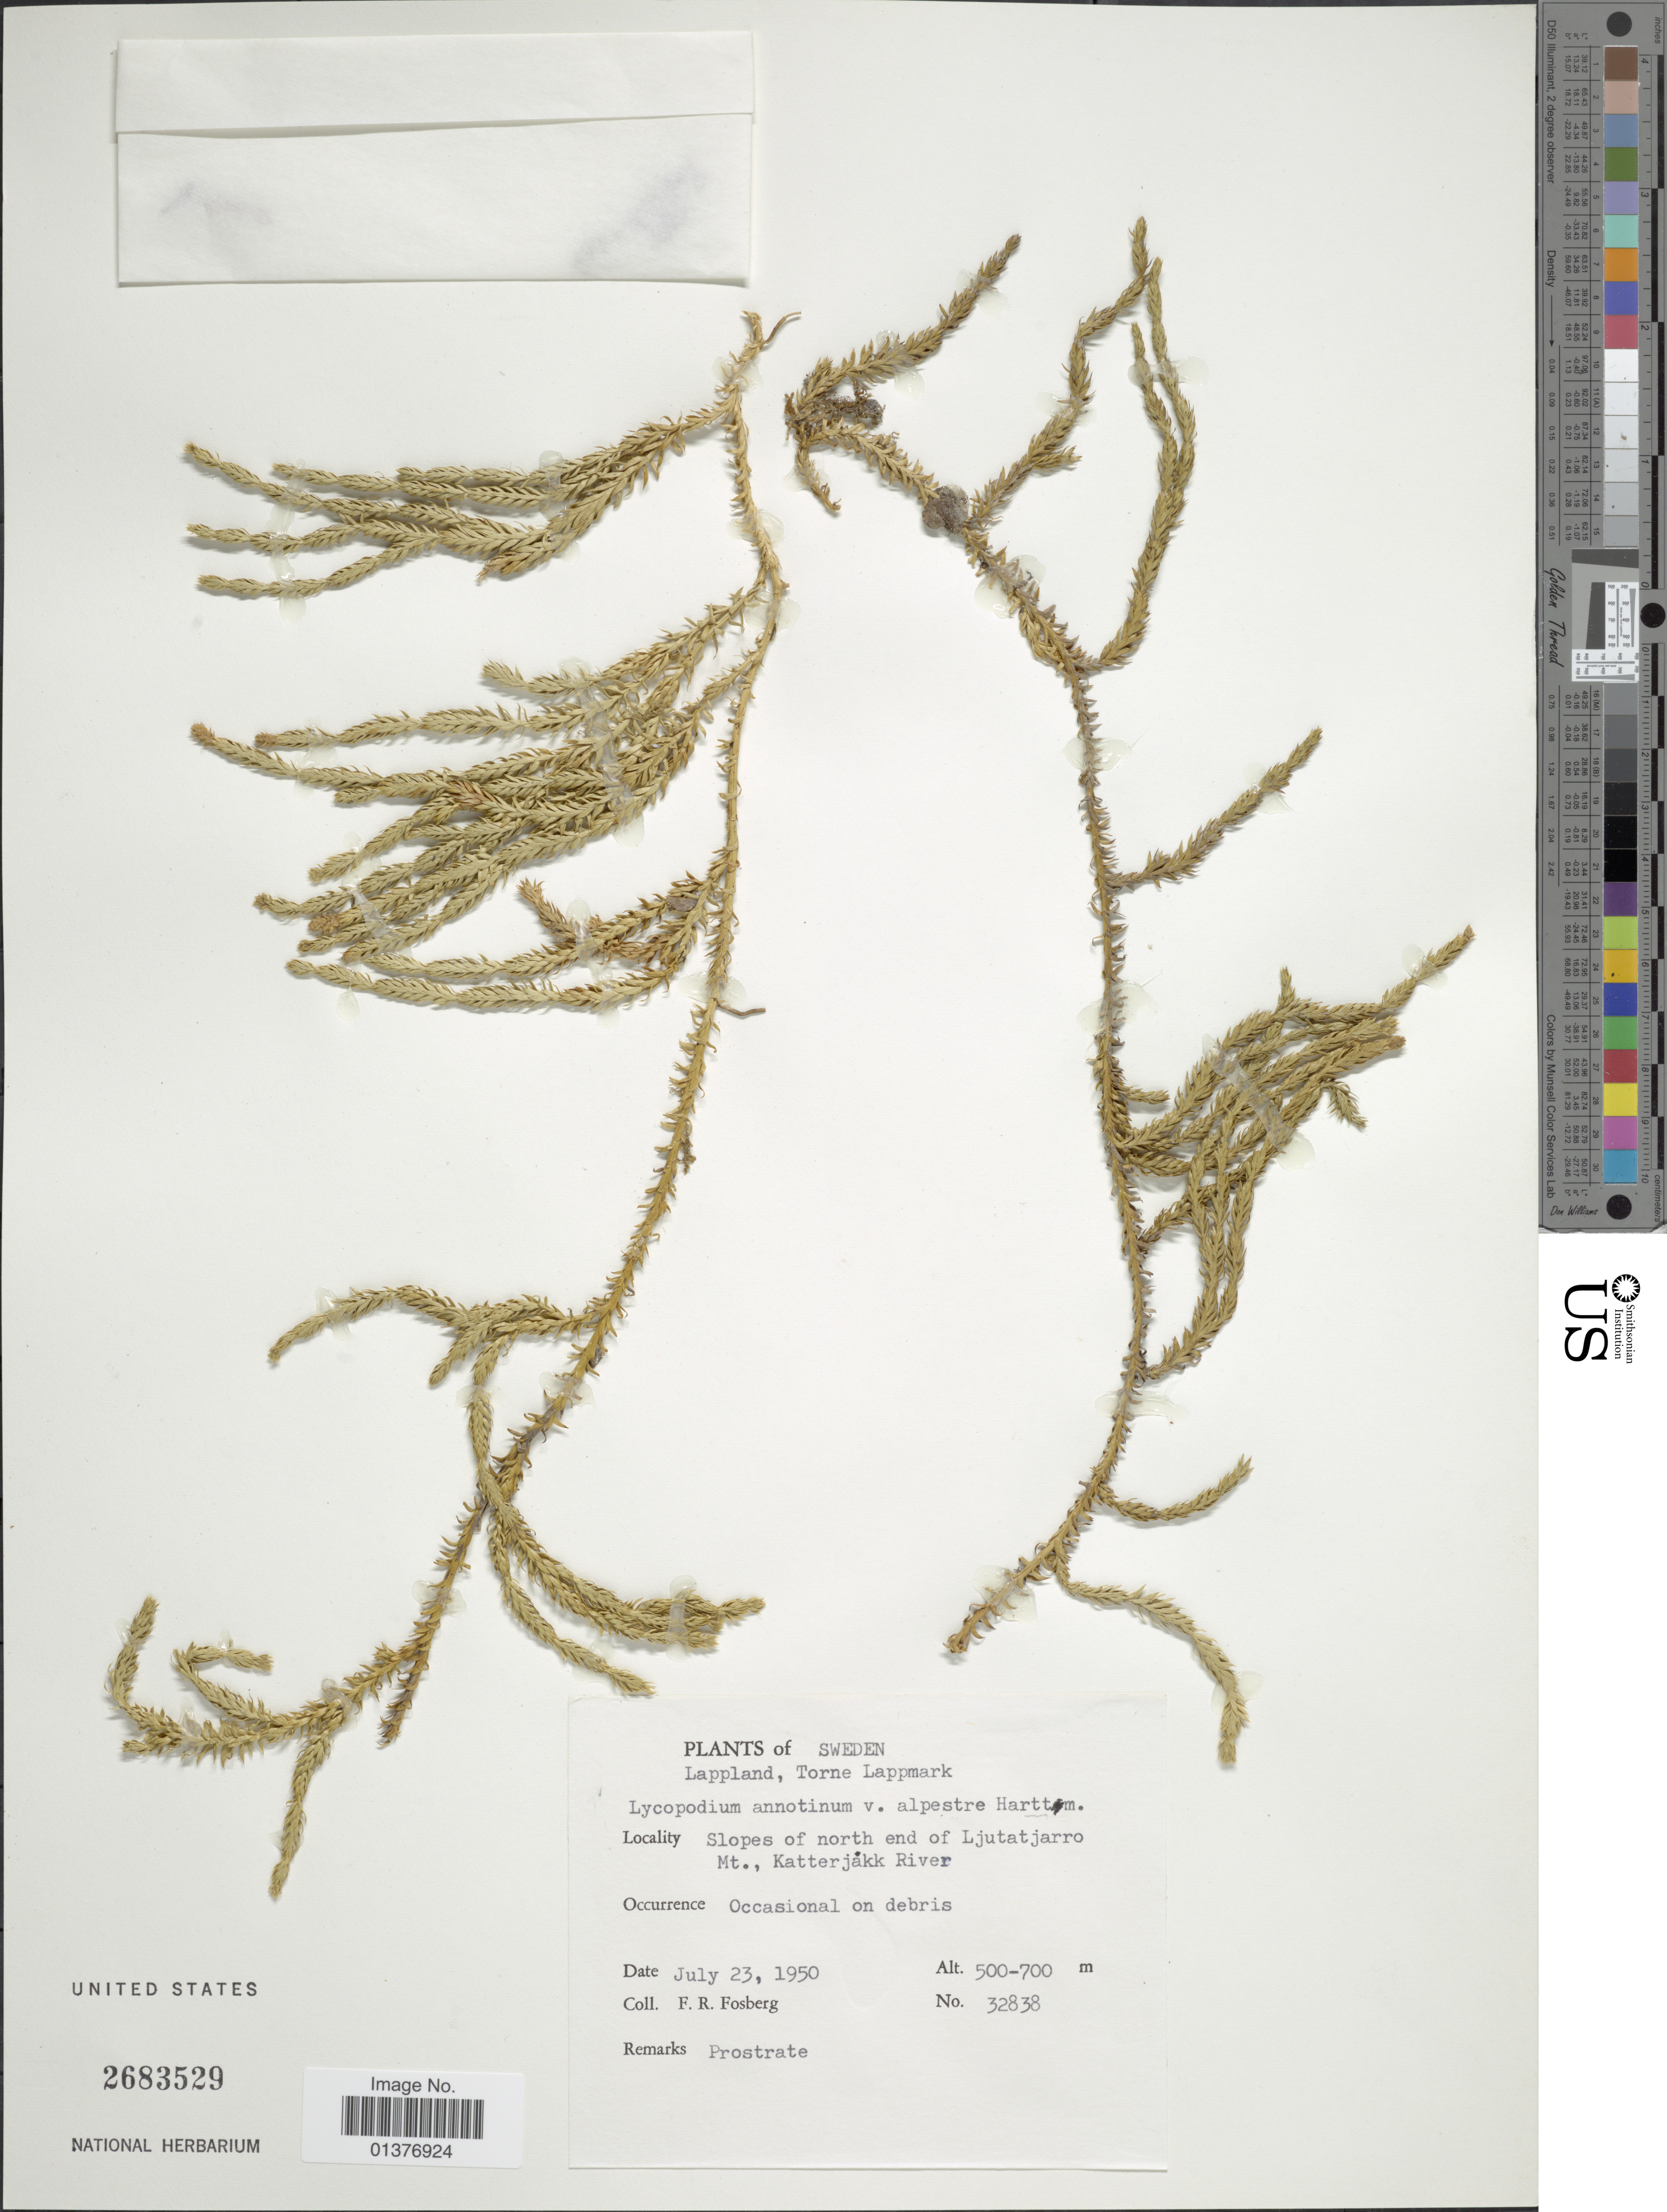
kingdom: Plantae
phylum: Tracheophyta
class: Lycopodiopsida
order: Lycopodiales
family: Lycopodiaceae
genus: Spinulum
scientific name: Spinulum annotinum subsp. annotinum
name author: (L.) A. Haines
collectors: F. R. Fosberg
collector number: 32838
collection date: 1950-07-23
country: Sweden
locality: Lappland, Torne Lappmark, Slopes of north end of Ljutatjarro Mt., Katterjakk River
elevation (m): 500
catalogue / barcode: US 2683529